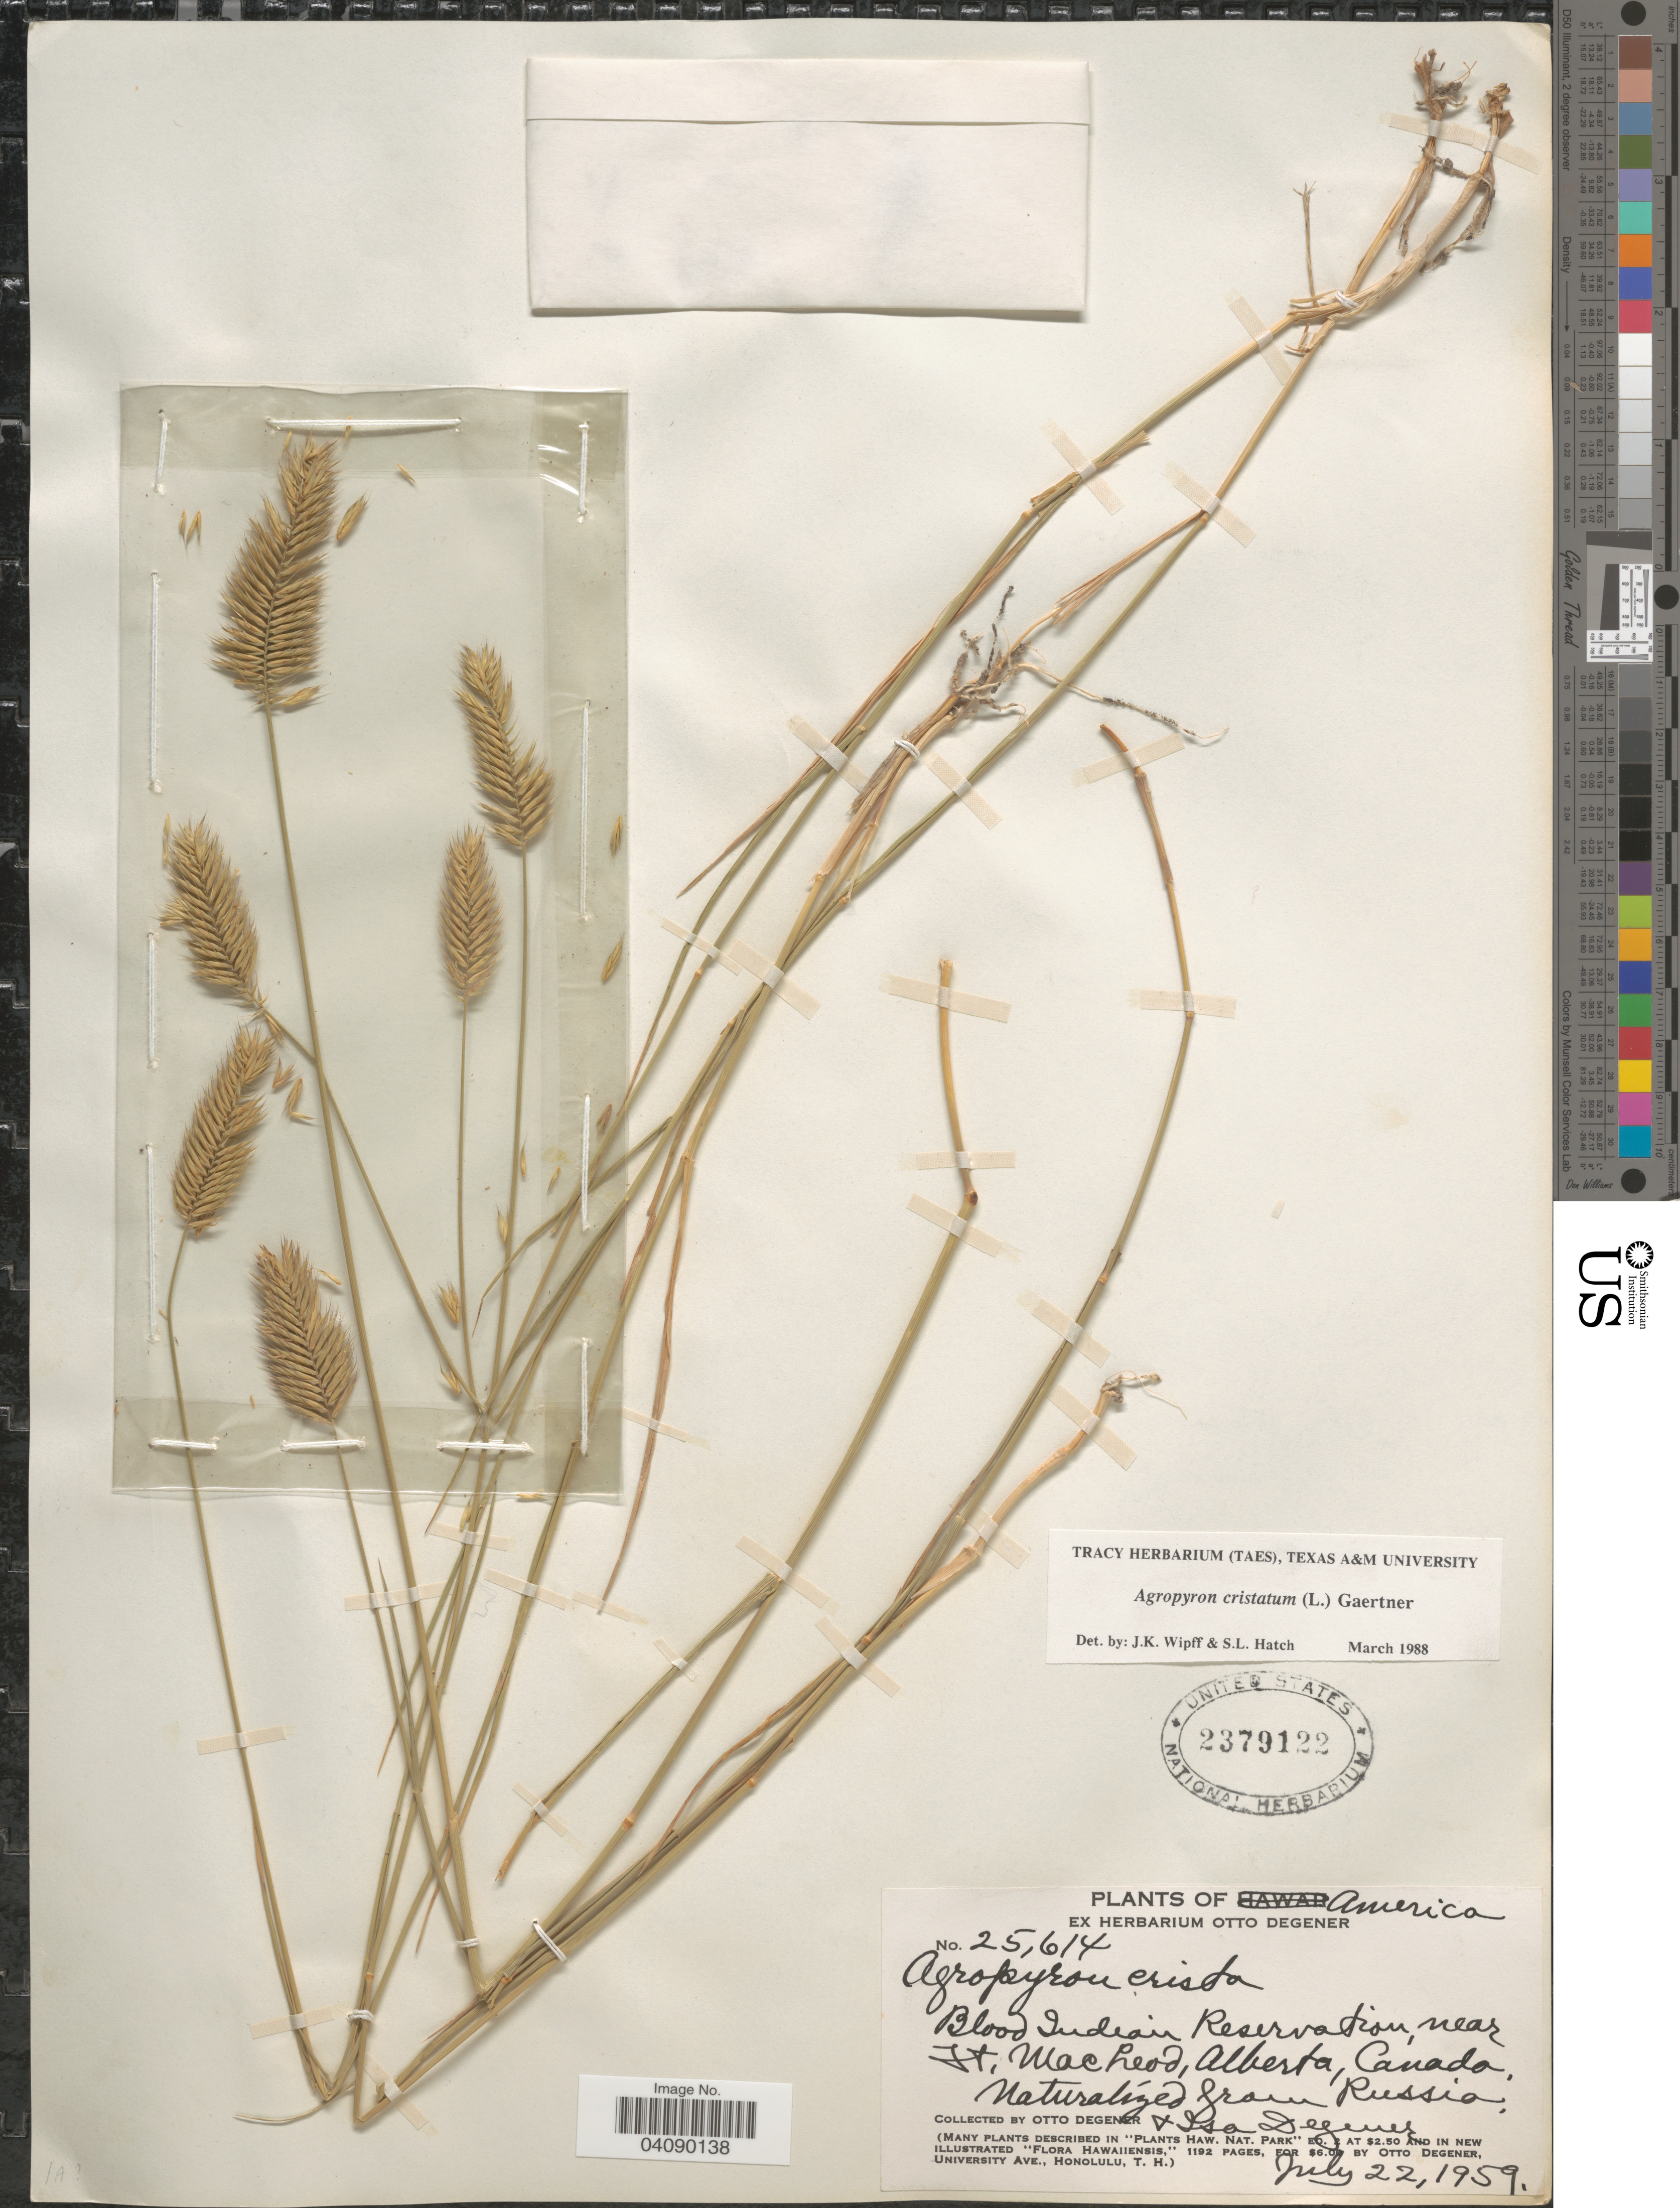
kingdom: Plantae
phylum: Tracheophyta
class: Liliopsida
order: Poales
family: Poaceae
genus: Agropyron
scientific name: Agropyron cristatum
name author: (L.) Gaertn.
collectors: O. Degener & I. Degener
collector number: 25614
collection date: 1959-07-22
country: Canada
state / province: Alberta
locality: Blood Indian Reservation, nar St. MacLeod. Naturalized from Russia.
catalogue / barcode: US 2379122